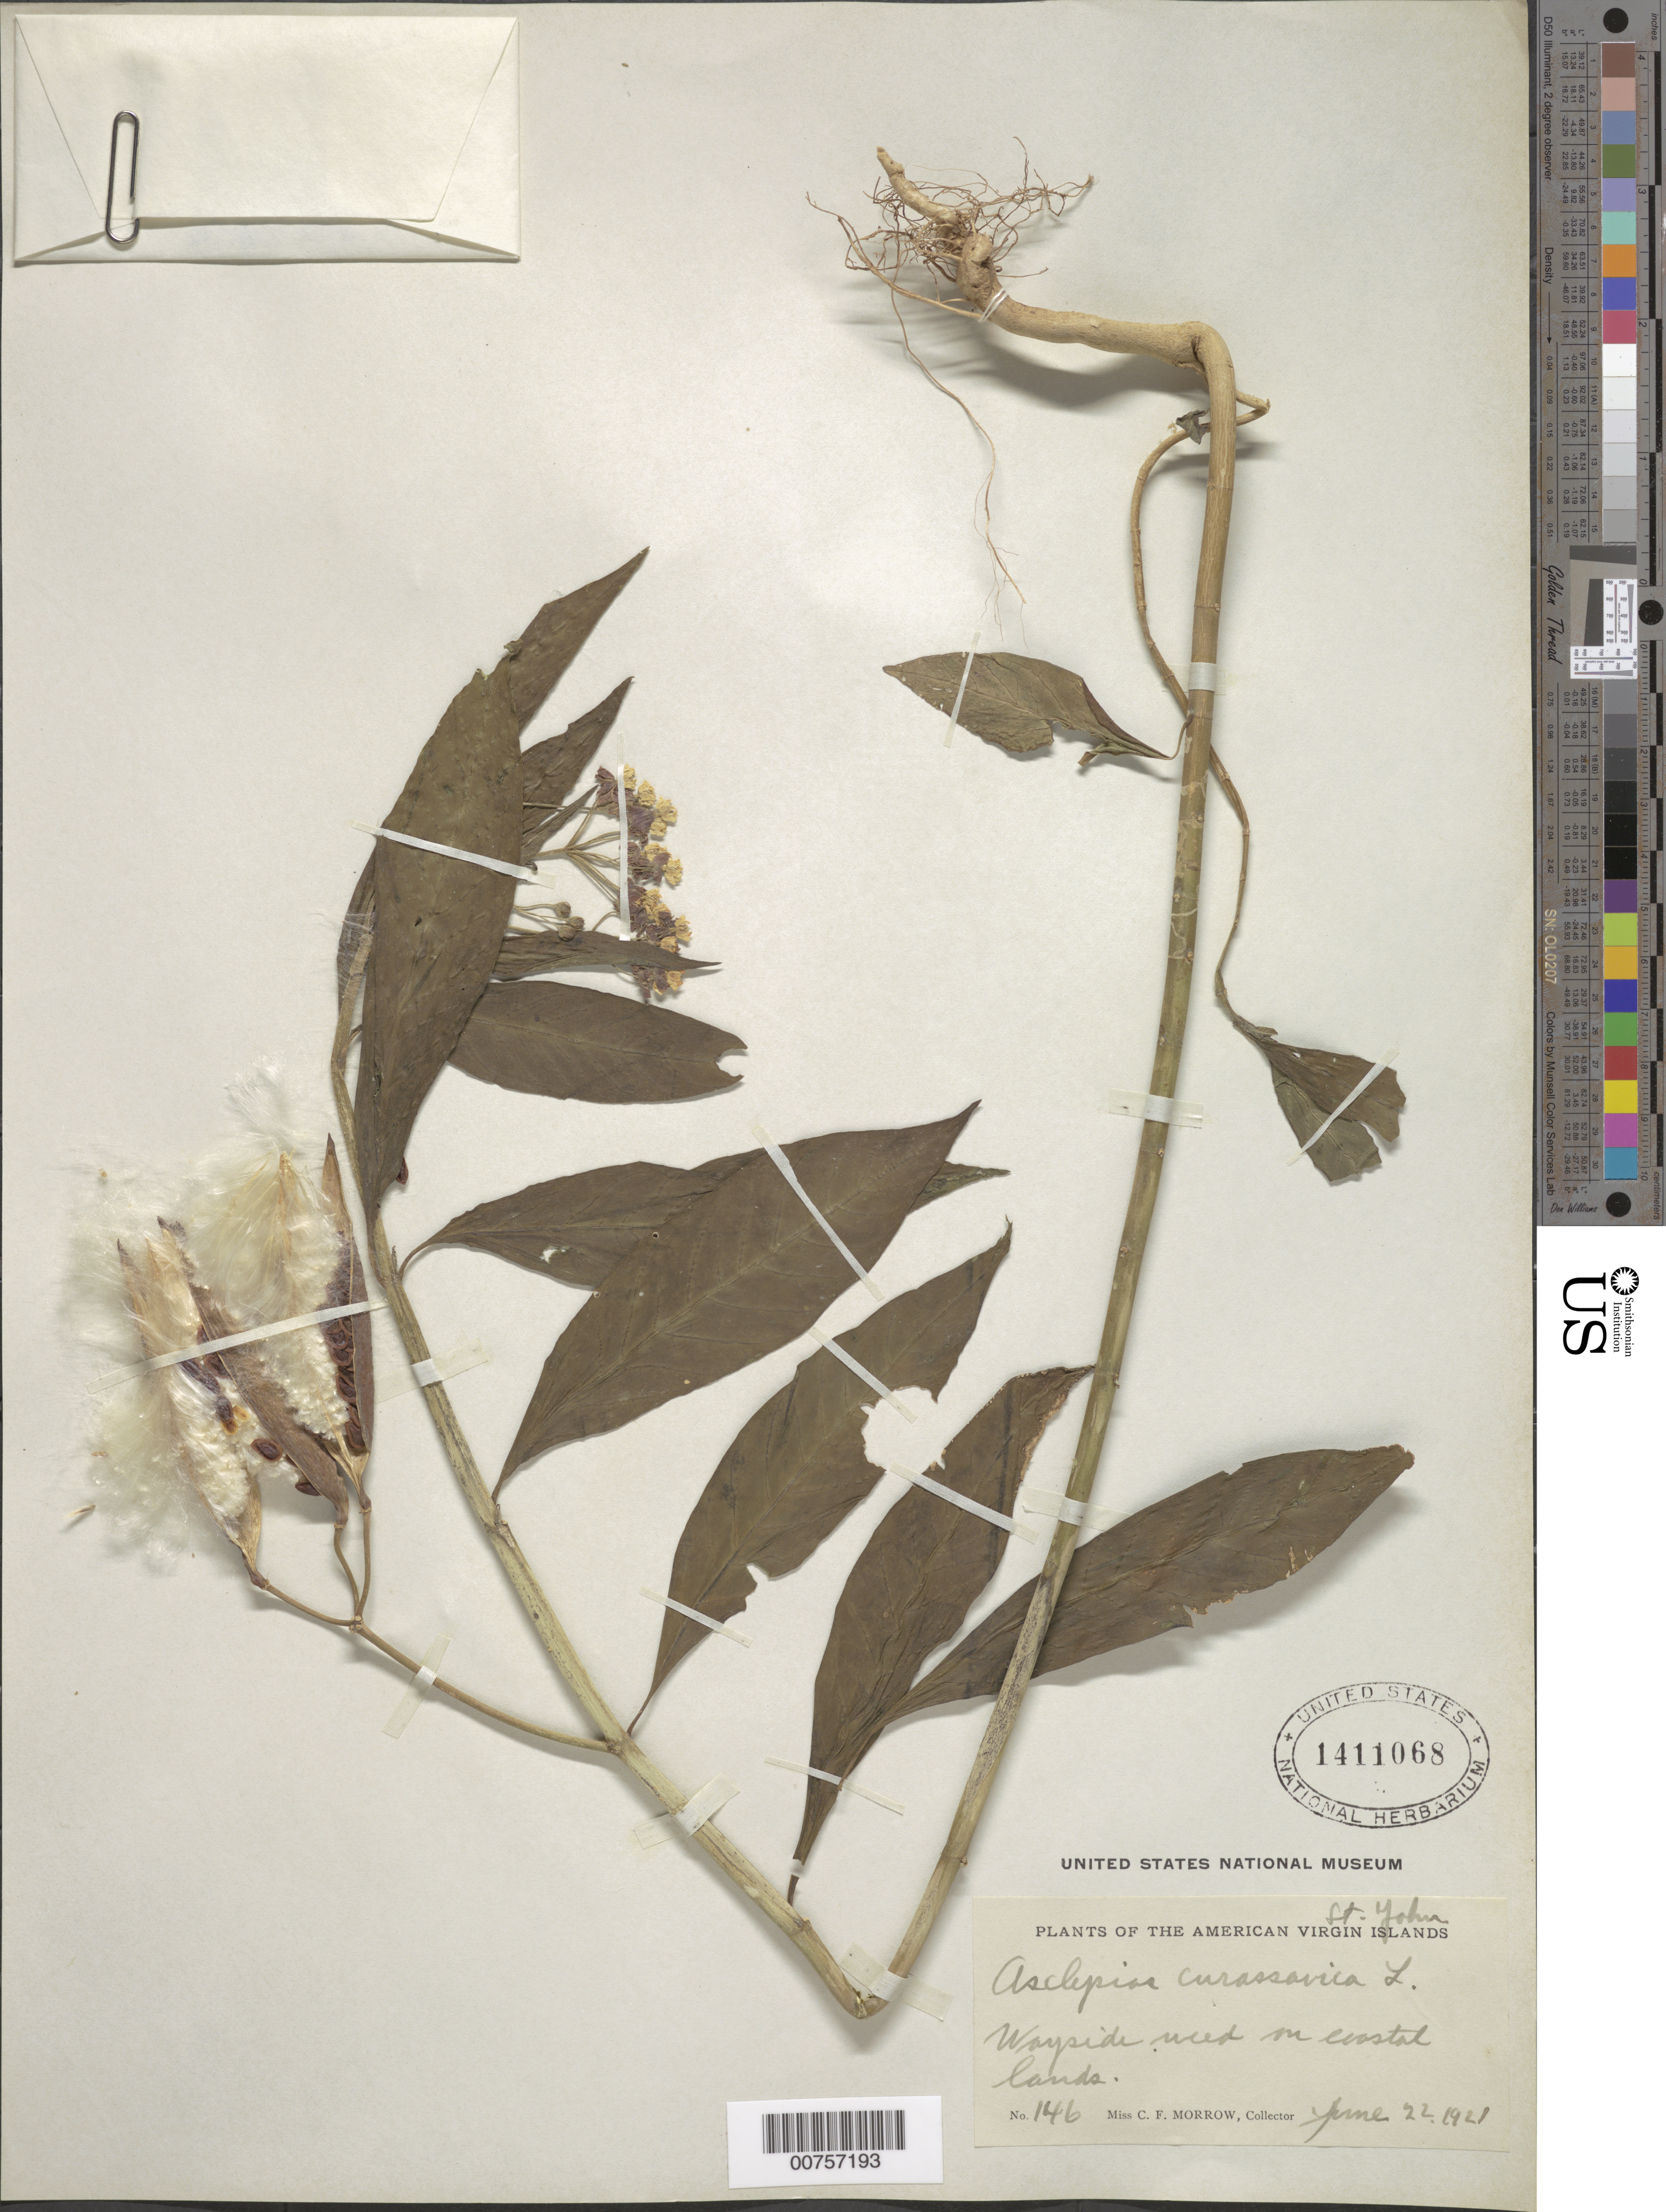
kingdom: Plantae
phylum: Tracheophyta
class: Magnoliopsida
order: Gentianales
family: Apocynaceae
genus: Asclepias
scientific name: Asclepias curassavica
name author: L.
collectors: C. Morrow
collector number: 146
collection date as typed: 22 Jun 1921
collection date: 1921-06-22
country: U.S. Virgin Islands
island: St. John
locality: Wayside in coastal lands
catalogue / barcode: US 1411068